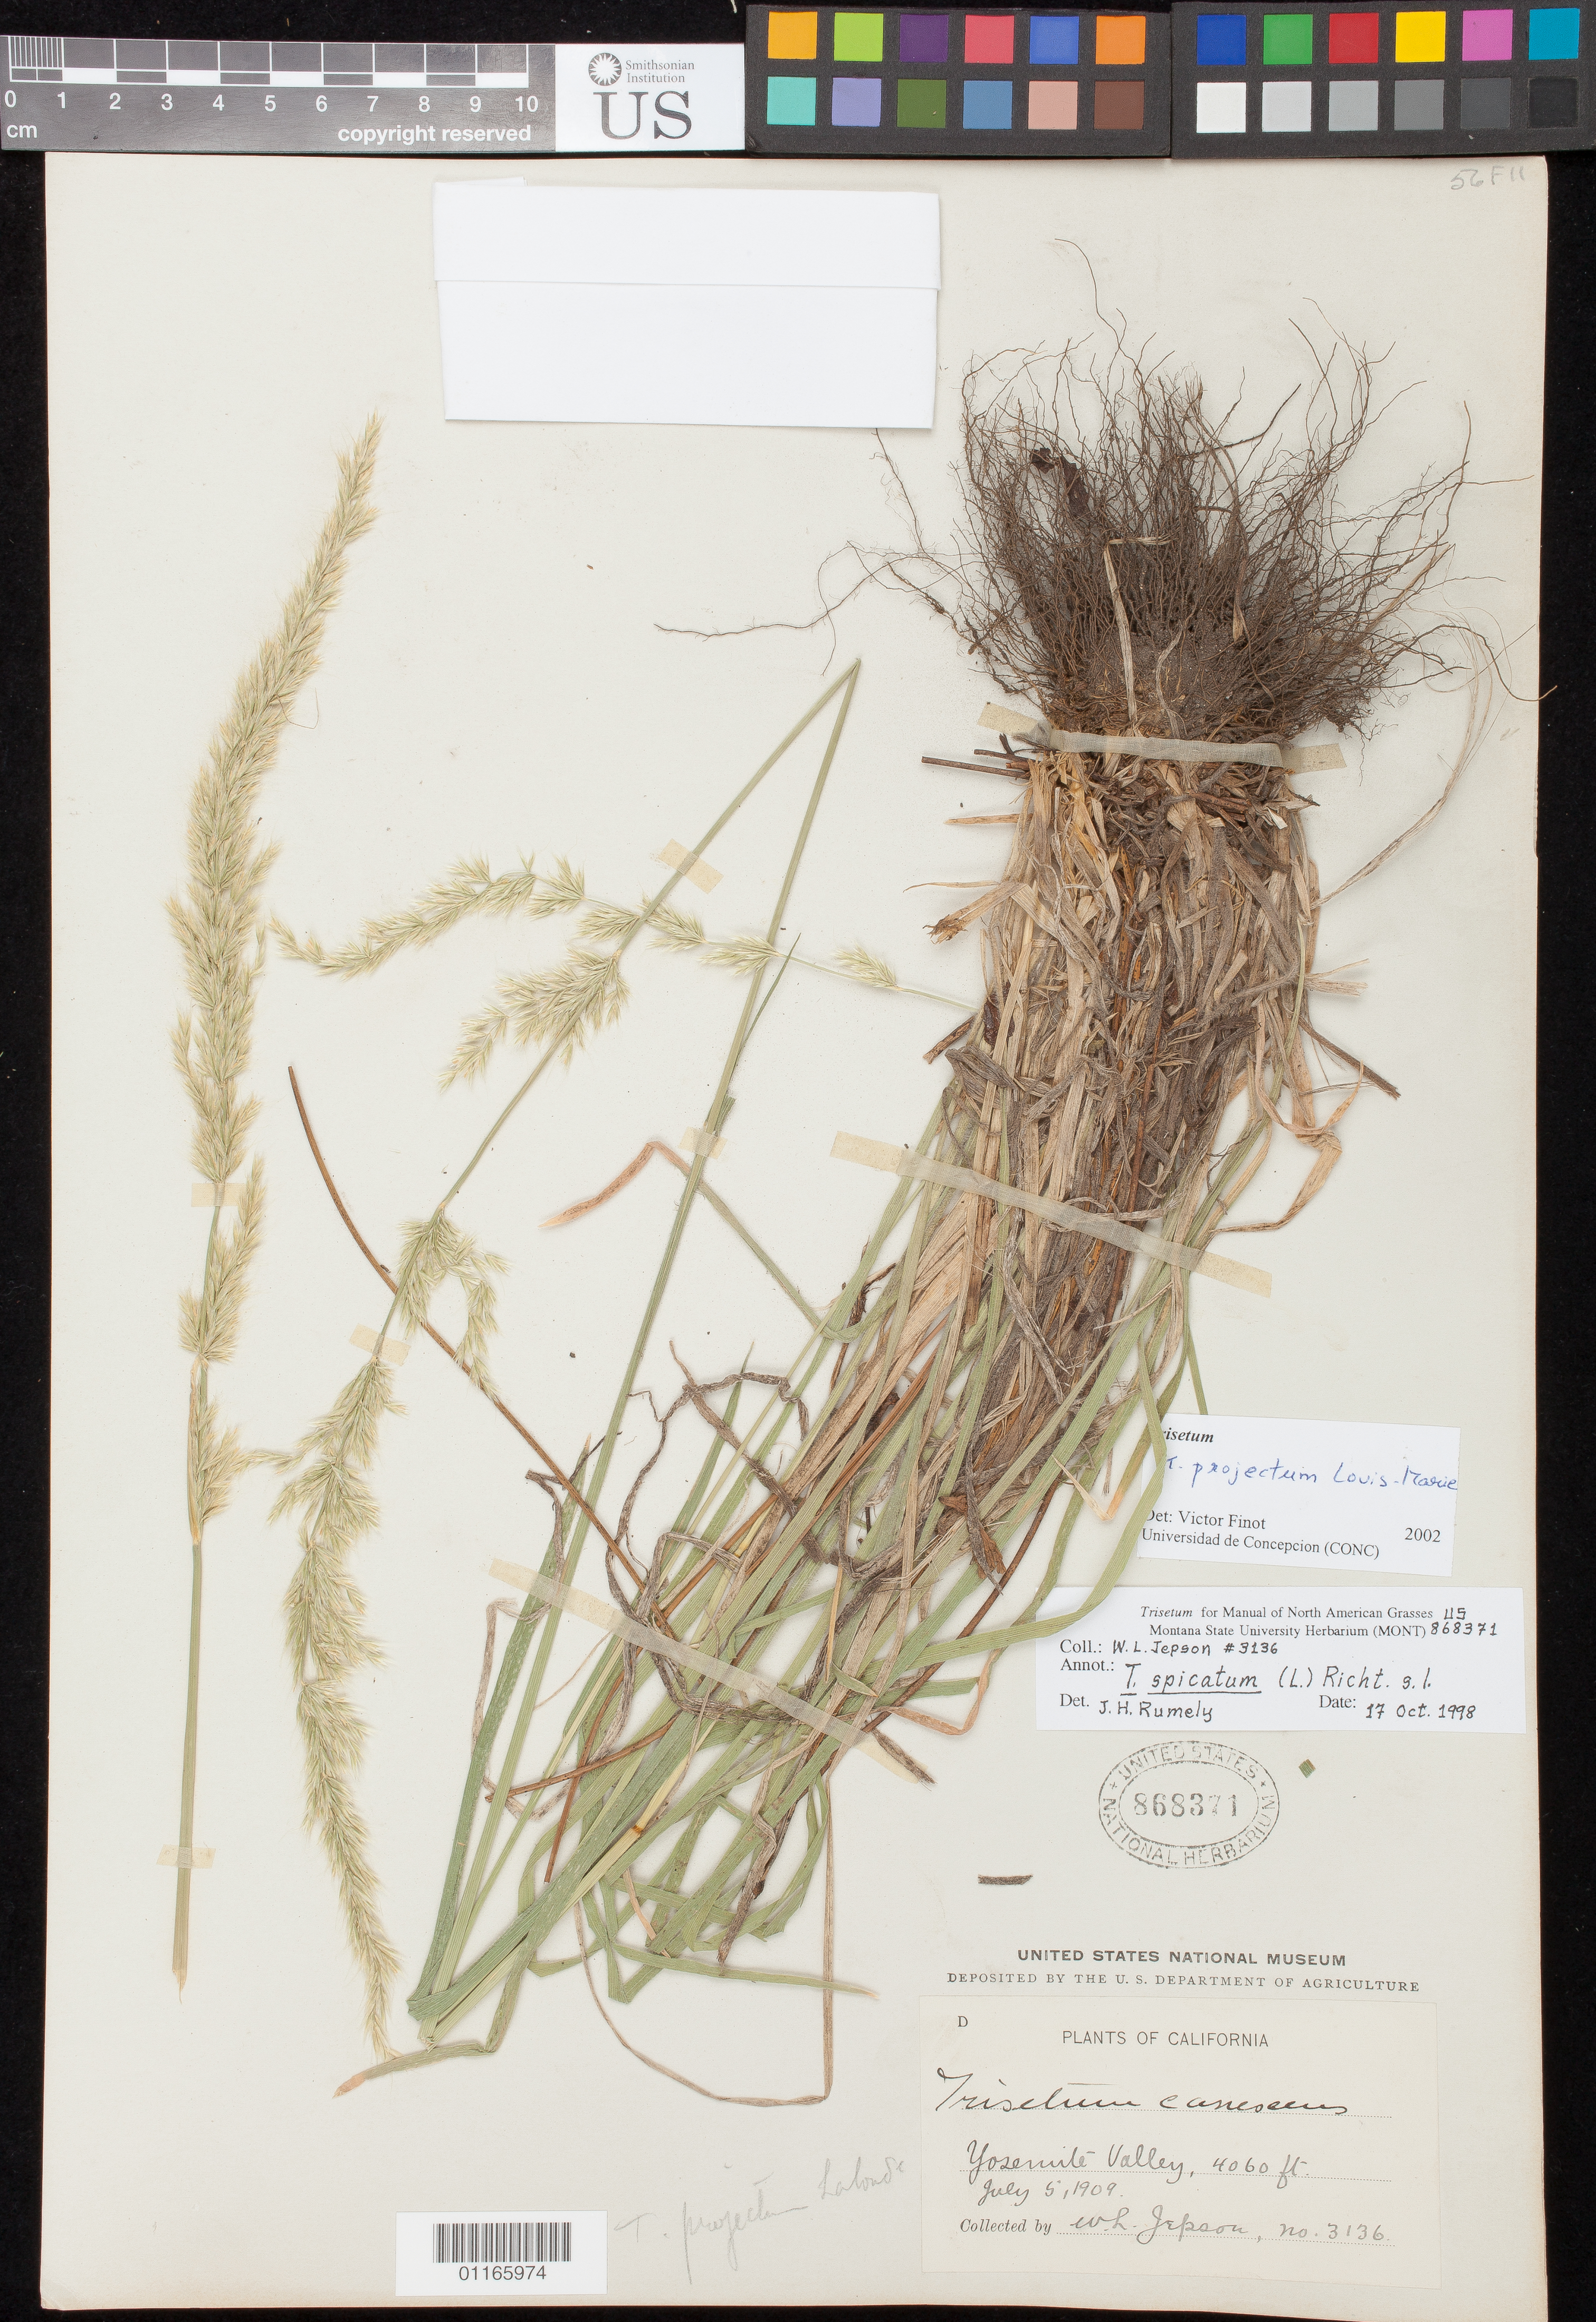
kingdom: Plantae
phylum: Tracheophyta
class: Liliopsida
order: Poales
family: Poaceae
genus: Koeleria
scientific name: Koeleria projecta (Louis-Marie) ined.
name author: (Louis-Marie)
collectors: W. L. Jepson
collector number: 3136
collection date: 1909-07-05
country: United States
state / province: California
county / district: Mariposa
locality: Yosemite Valley.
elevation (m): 1237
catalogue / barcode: US 868371